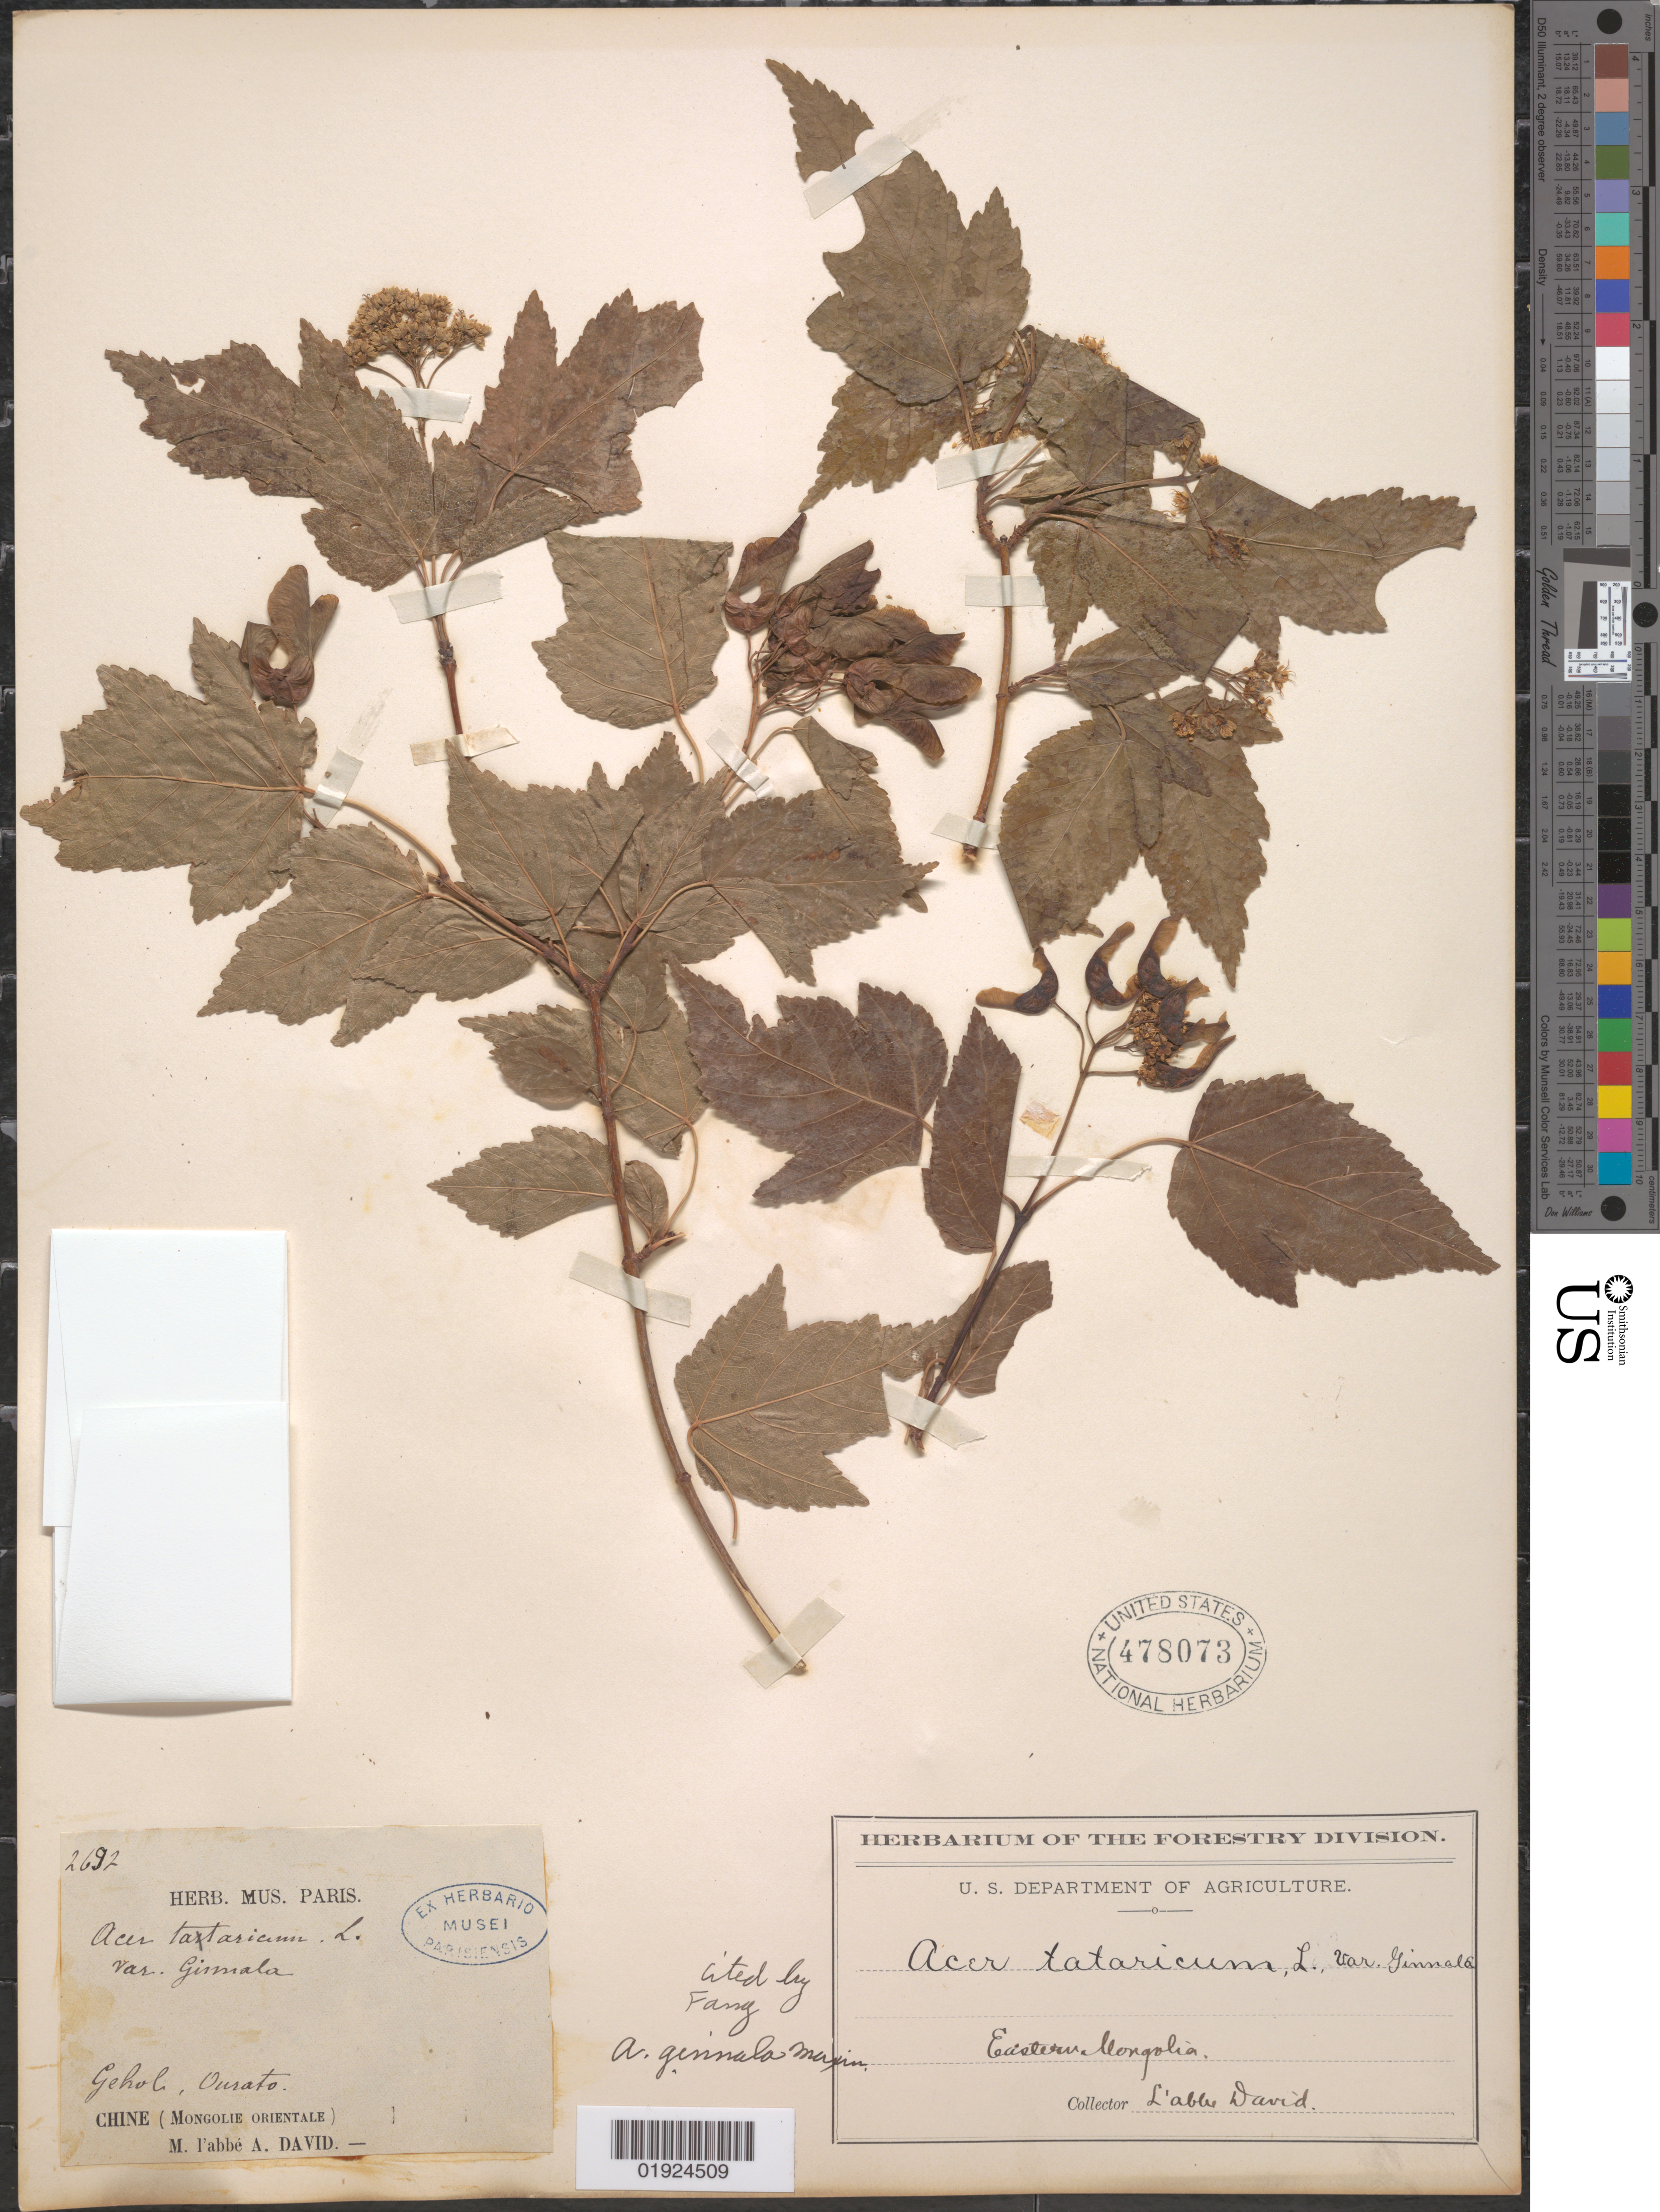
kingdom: Plantae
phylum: Tracheophyta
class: Magnoliopsida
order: Sapindales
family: Sapindaceae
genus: Acer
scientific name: Acer ginnala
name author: Maxim.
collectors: A. J. P. David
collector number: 2692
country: China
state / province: Nei Monggol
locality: Gehol, Ourato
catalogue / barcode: US 478073